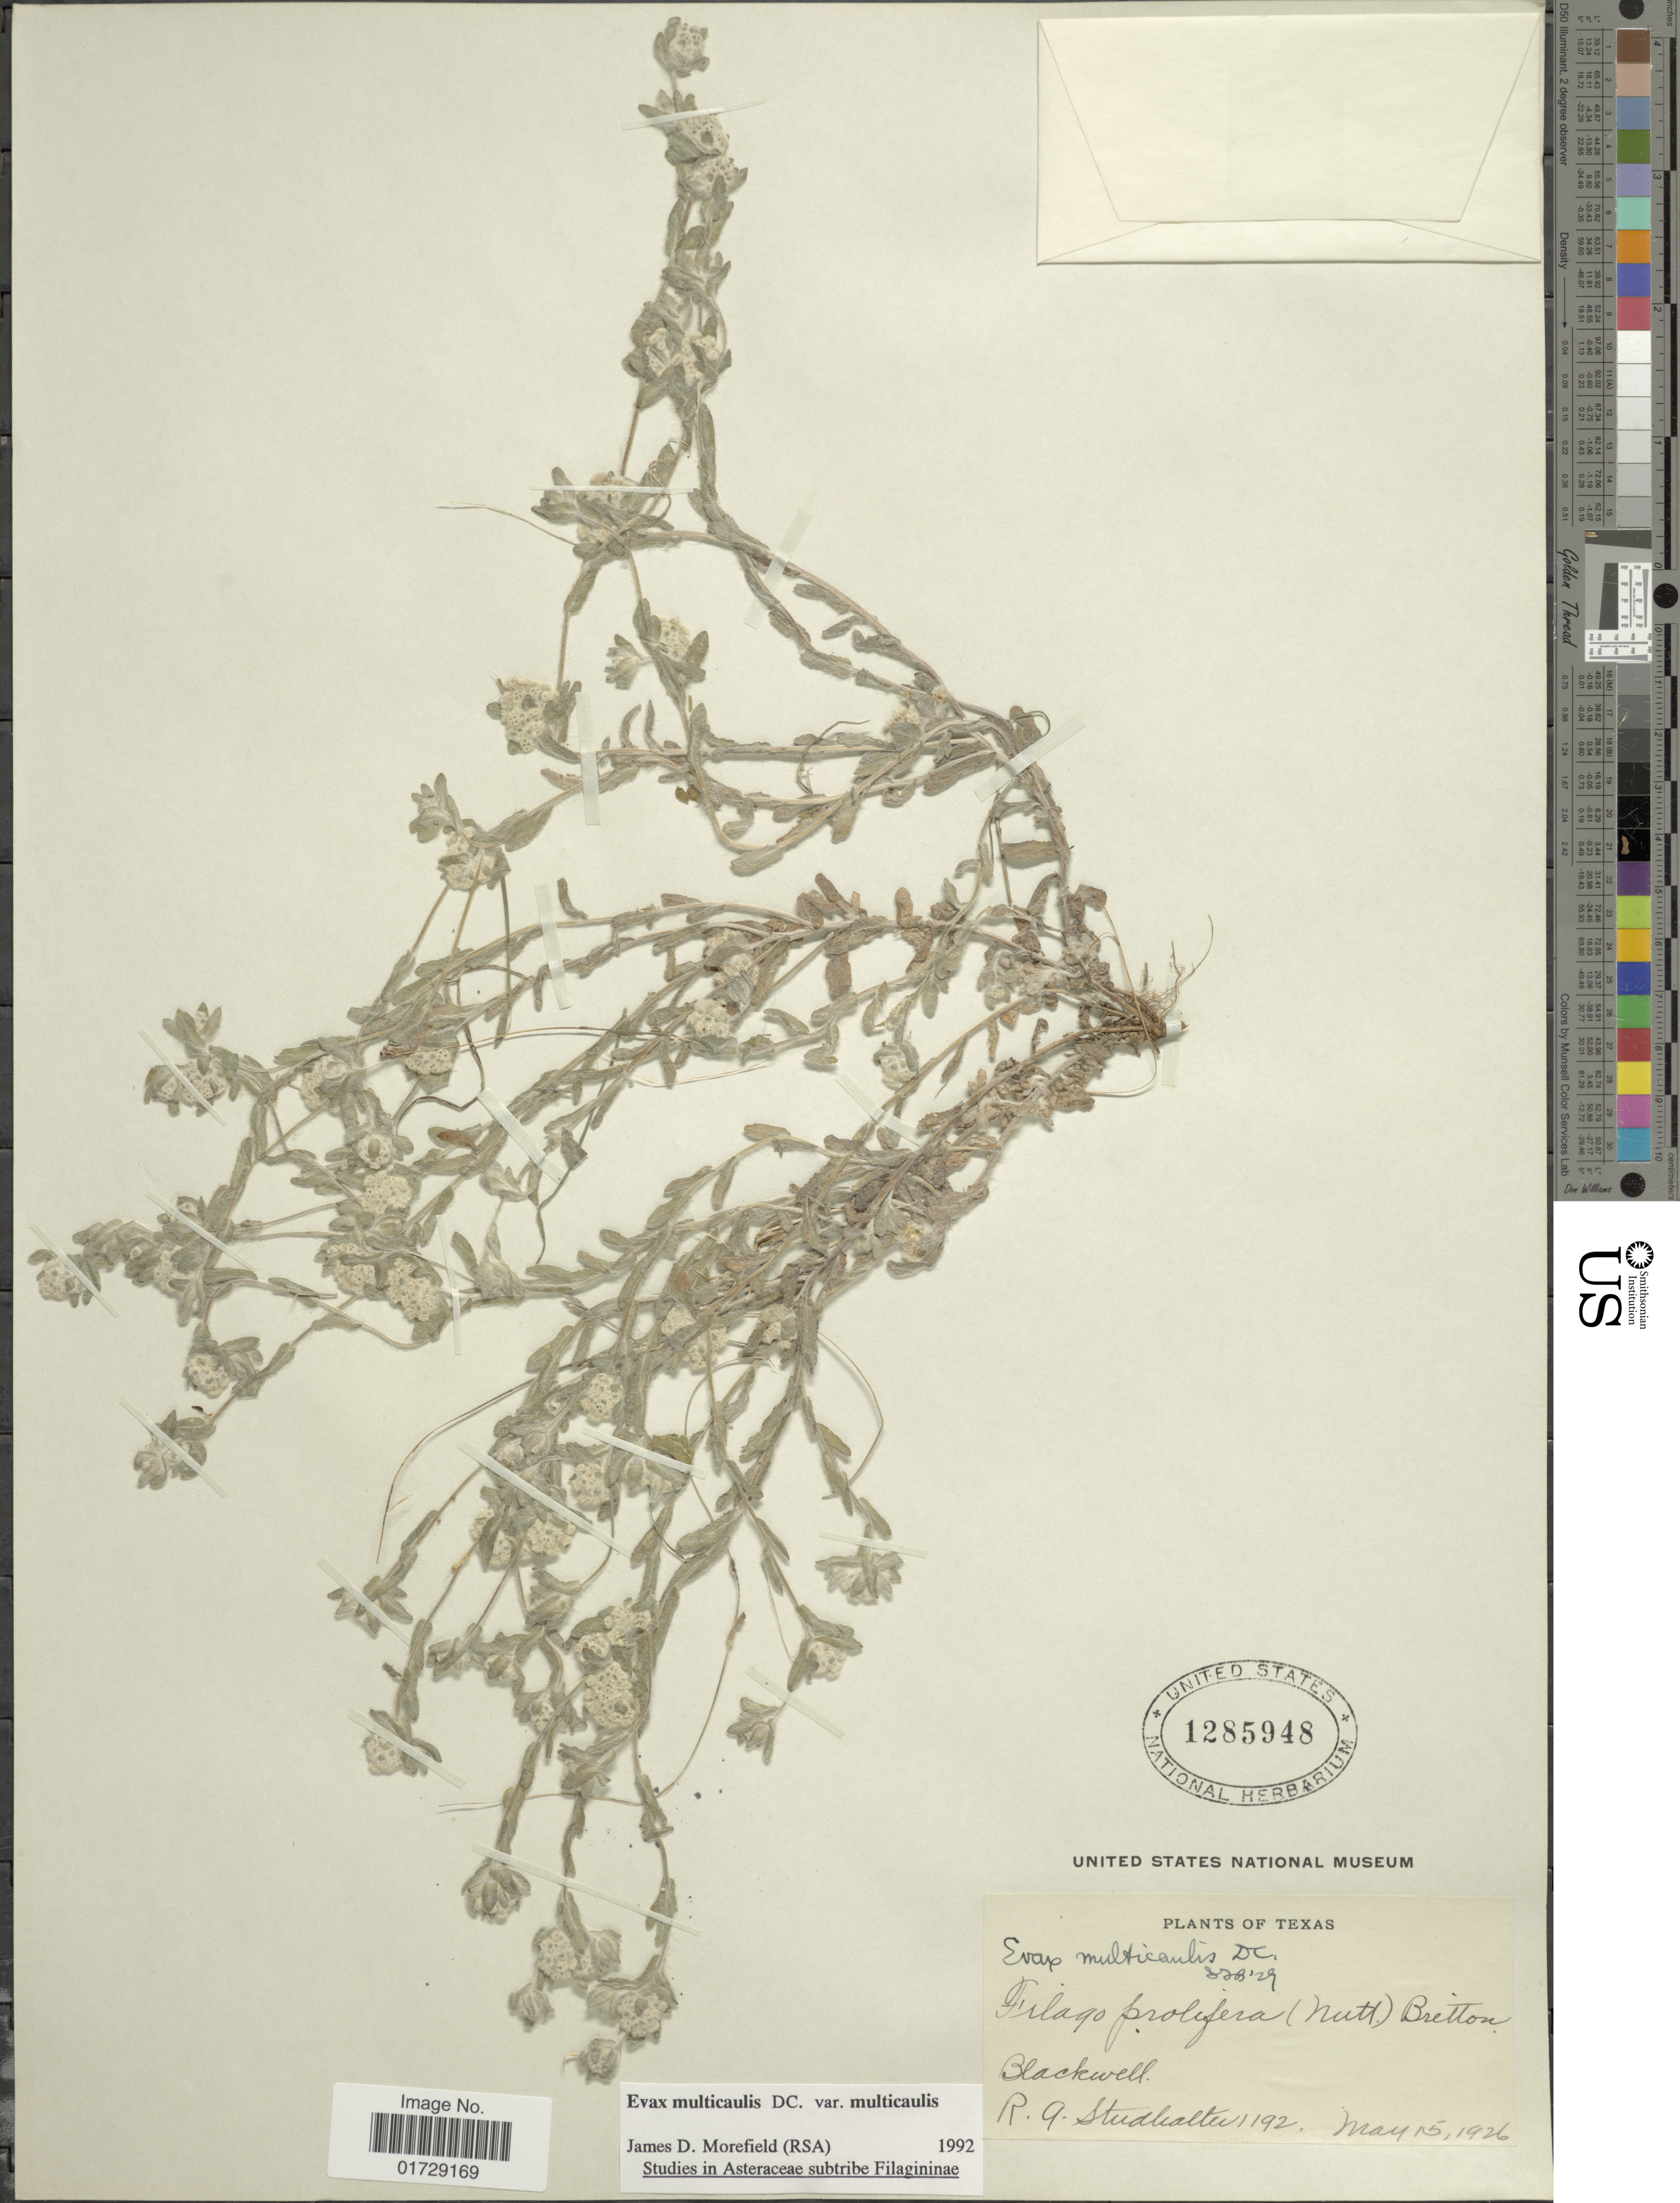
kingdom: Plantae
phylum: Tracheophyta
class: Magnoliopsida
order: Asterales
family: Asteraceae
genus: Evax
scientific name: Evax multicaulis var. multicaulis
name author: DC.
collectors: R. Studhalter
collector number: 1192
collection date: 1926-05-15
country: United States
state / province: Texas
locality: Blackwell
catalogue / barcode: US 1285948